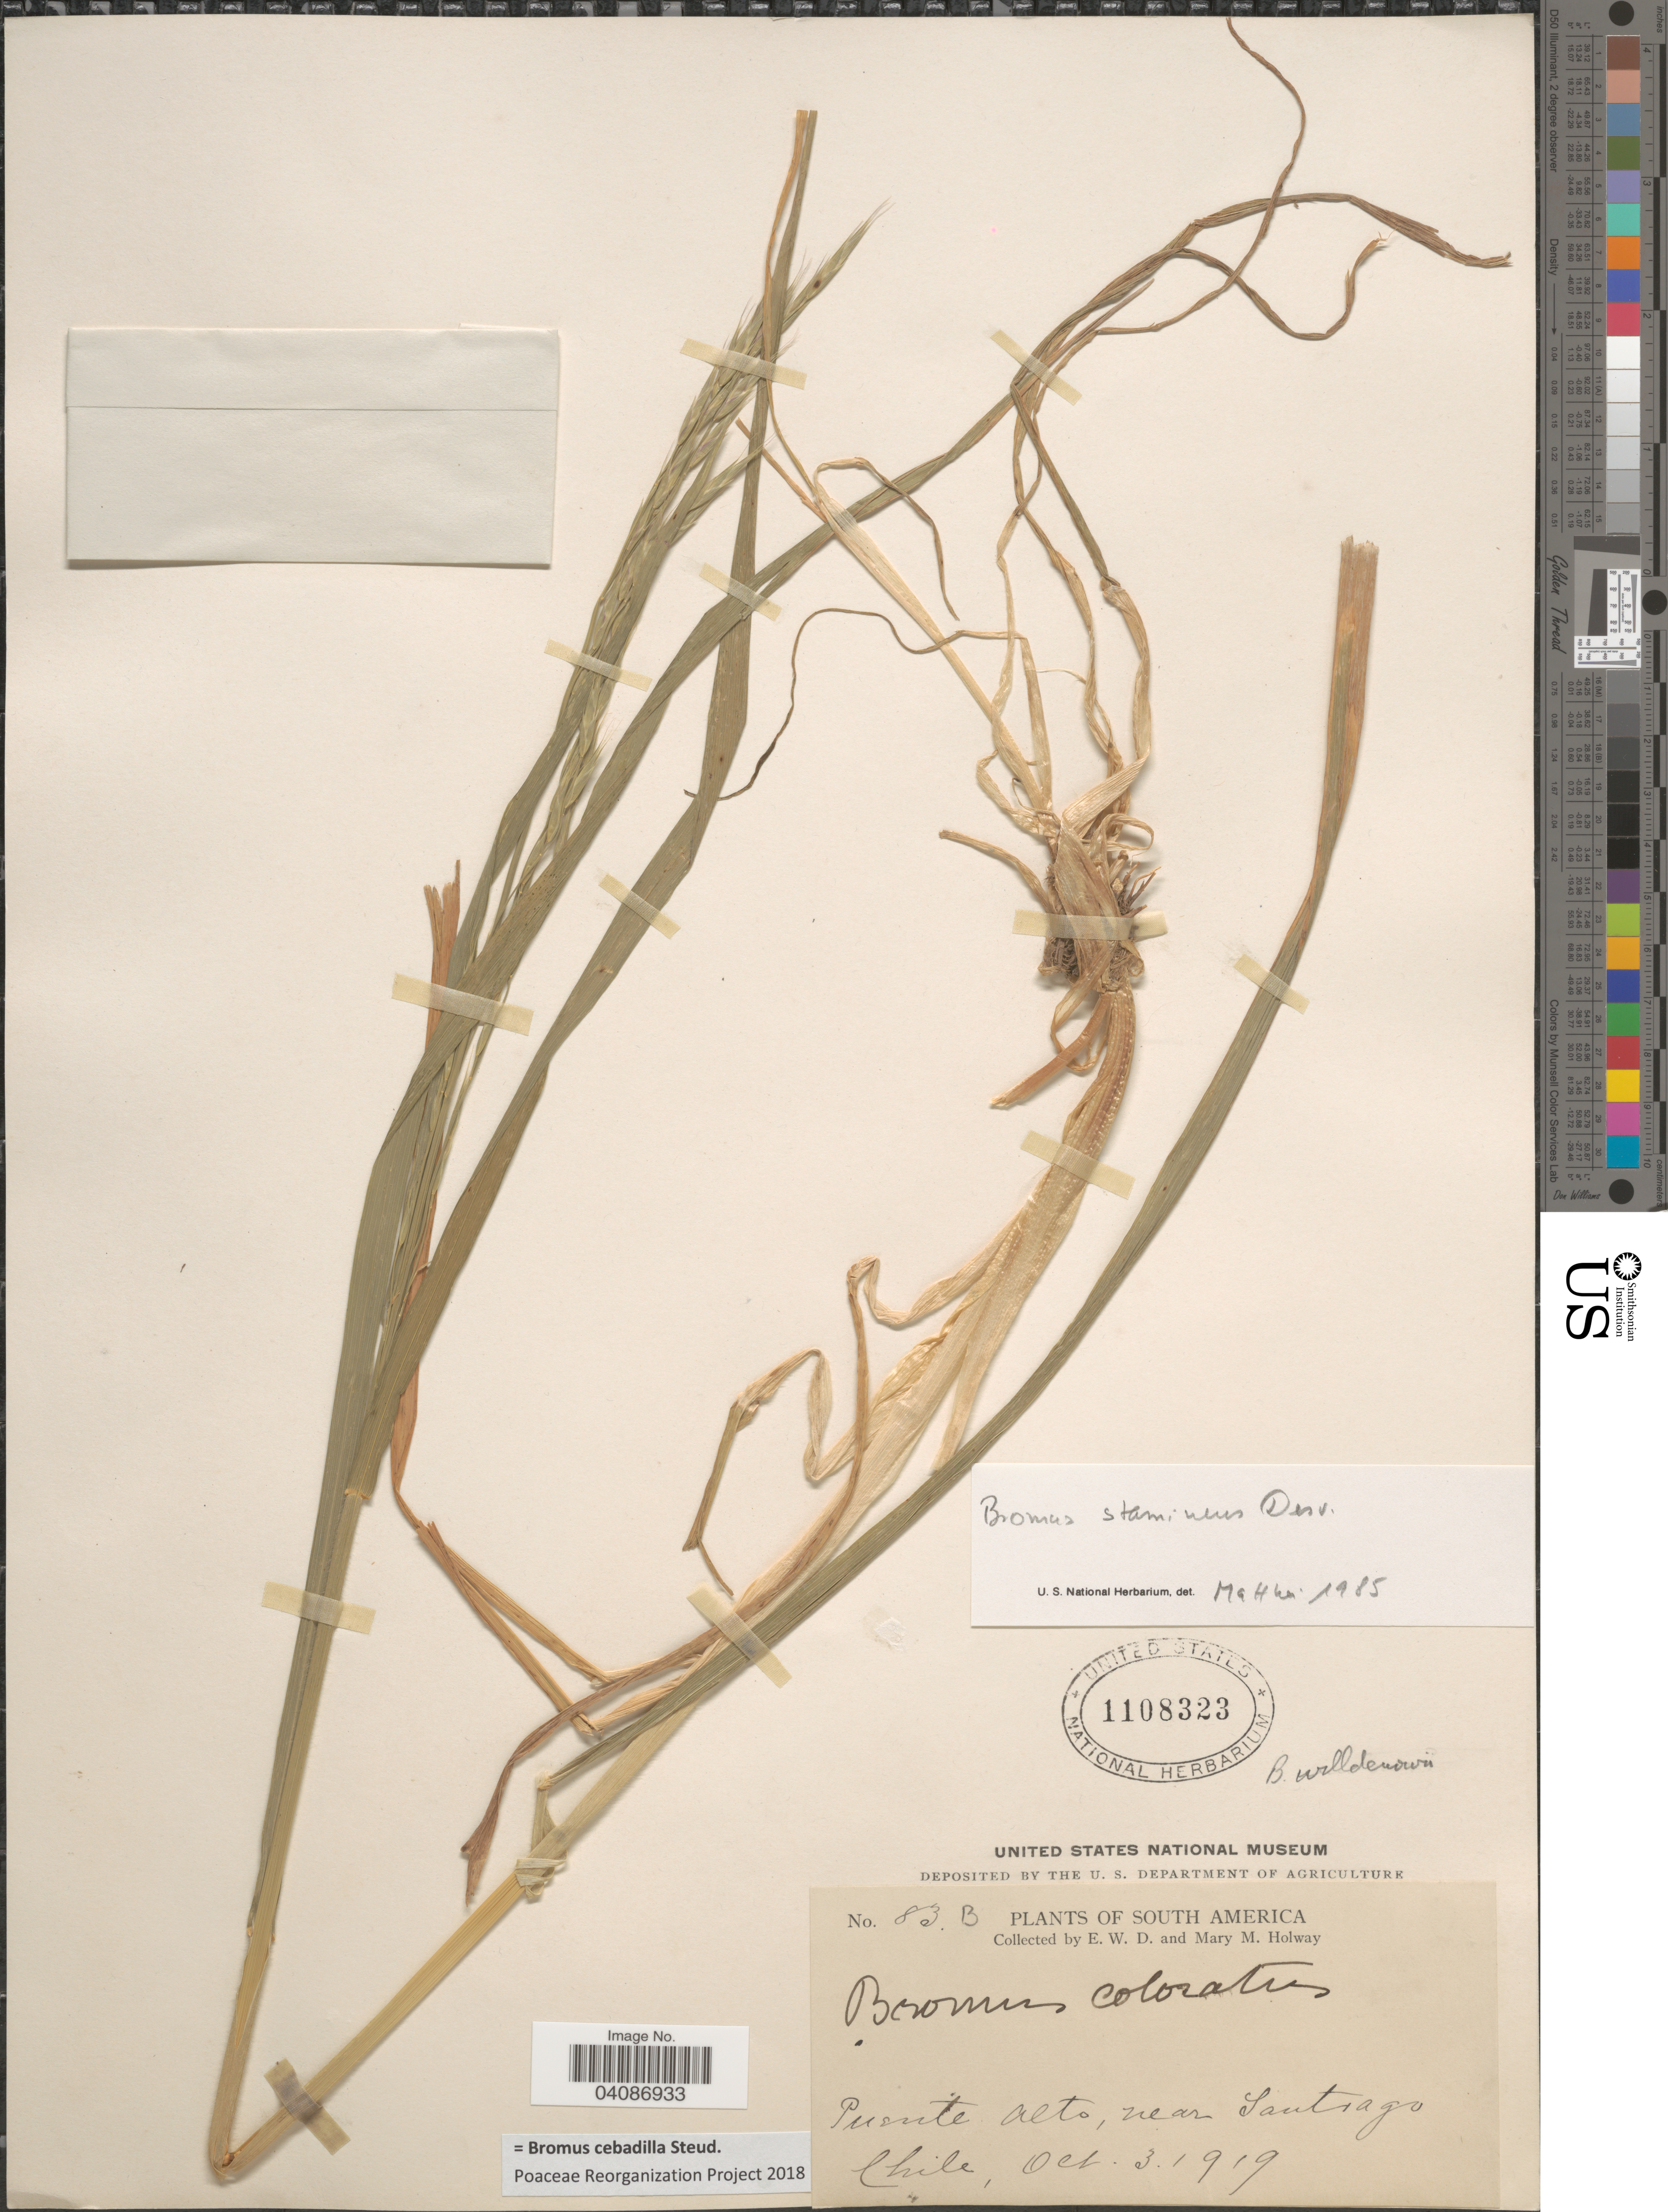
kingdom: Plantae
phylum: Tracheophyta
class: Liliopsida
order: Poales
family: Poaceae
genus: Bromus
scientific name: Bromus cebadilla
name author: Steud.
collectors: E. W. D. Holway & M. M. Holway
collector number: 83B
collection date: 1919-10-03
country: Chile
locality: Puente alto, near Santiago.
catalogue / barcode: US 1108323